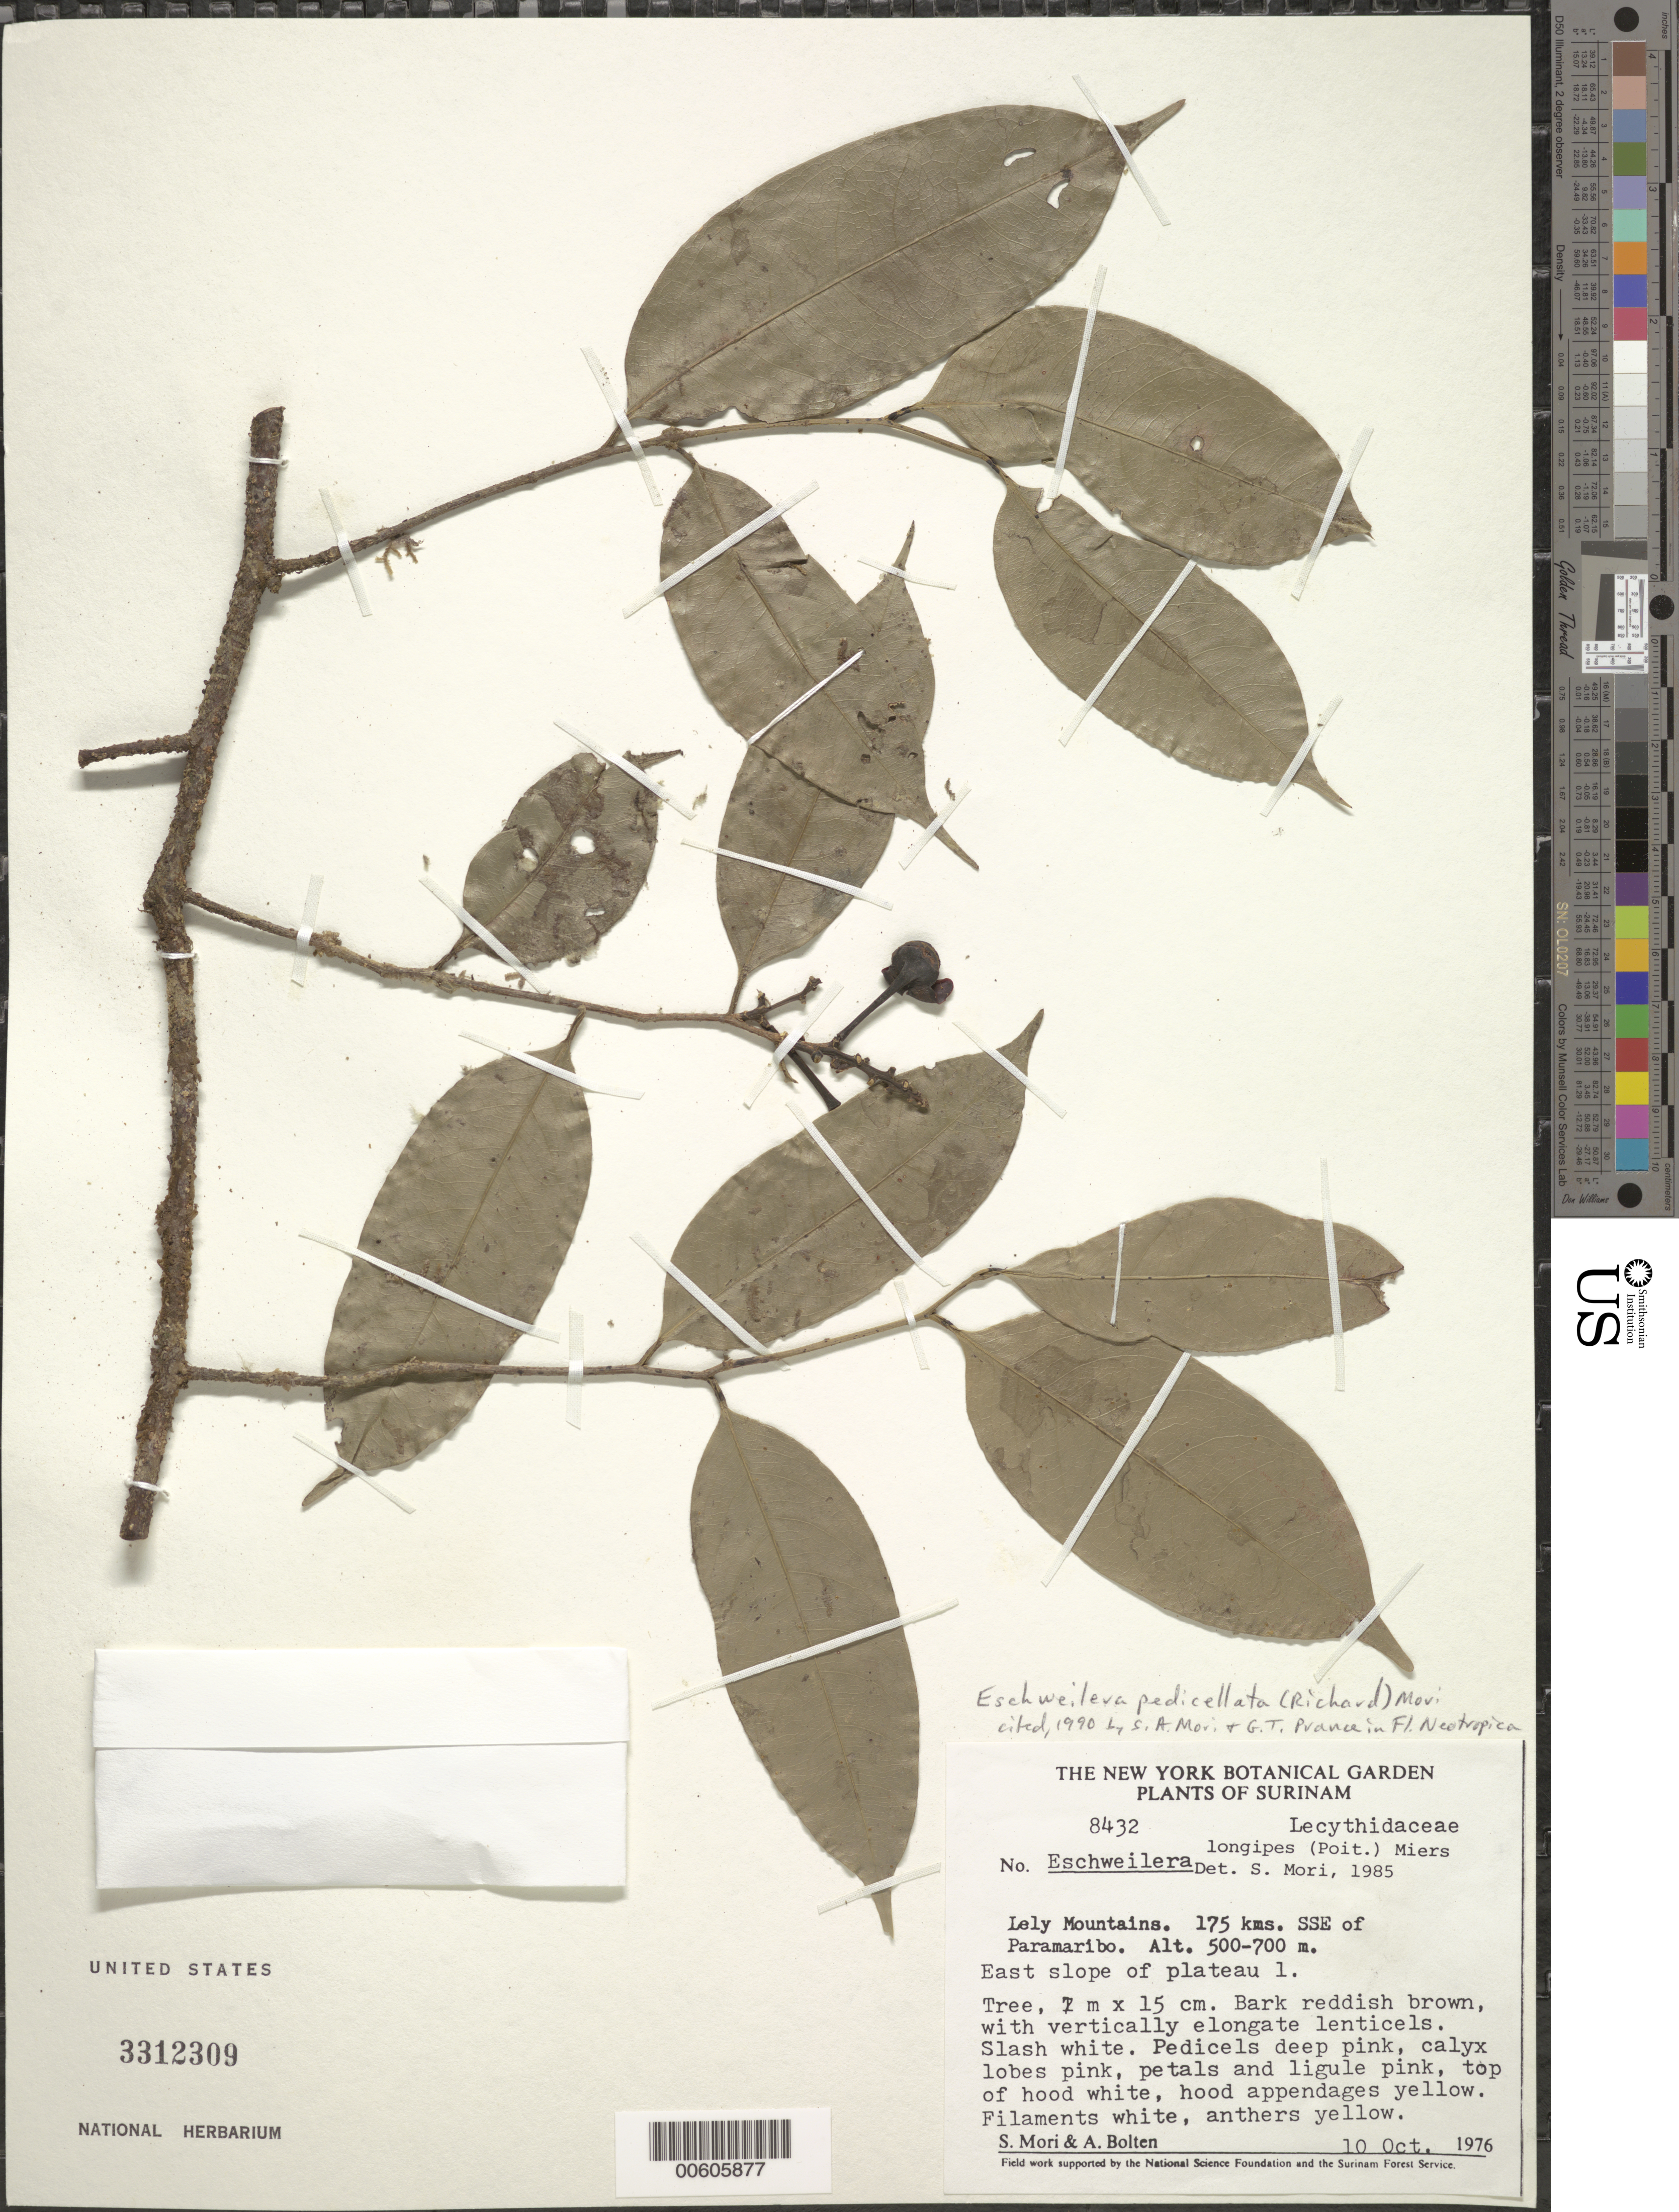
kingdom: Plantae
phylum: Tracheophyta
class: Magnoliopsida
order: Ericales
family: Lecythidaceae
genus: Eschweilera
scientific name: Eschweilera pedicellata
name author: (Rich.) S.A. Mori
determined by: Mori, Scott A.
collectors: S. Mori & A. Bolten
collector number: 8432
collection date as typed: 10-Oct-76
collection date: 1976-10-10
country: Suriname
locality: Lely Mts., 175 km SSE of Paramaribo. Plateau no.1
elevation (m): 500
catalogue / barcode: US 3312309